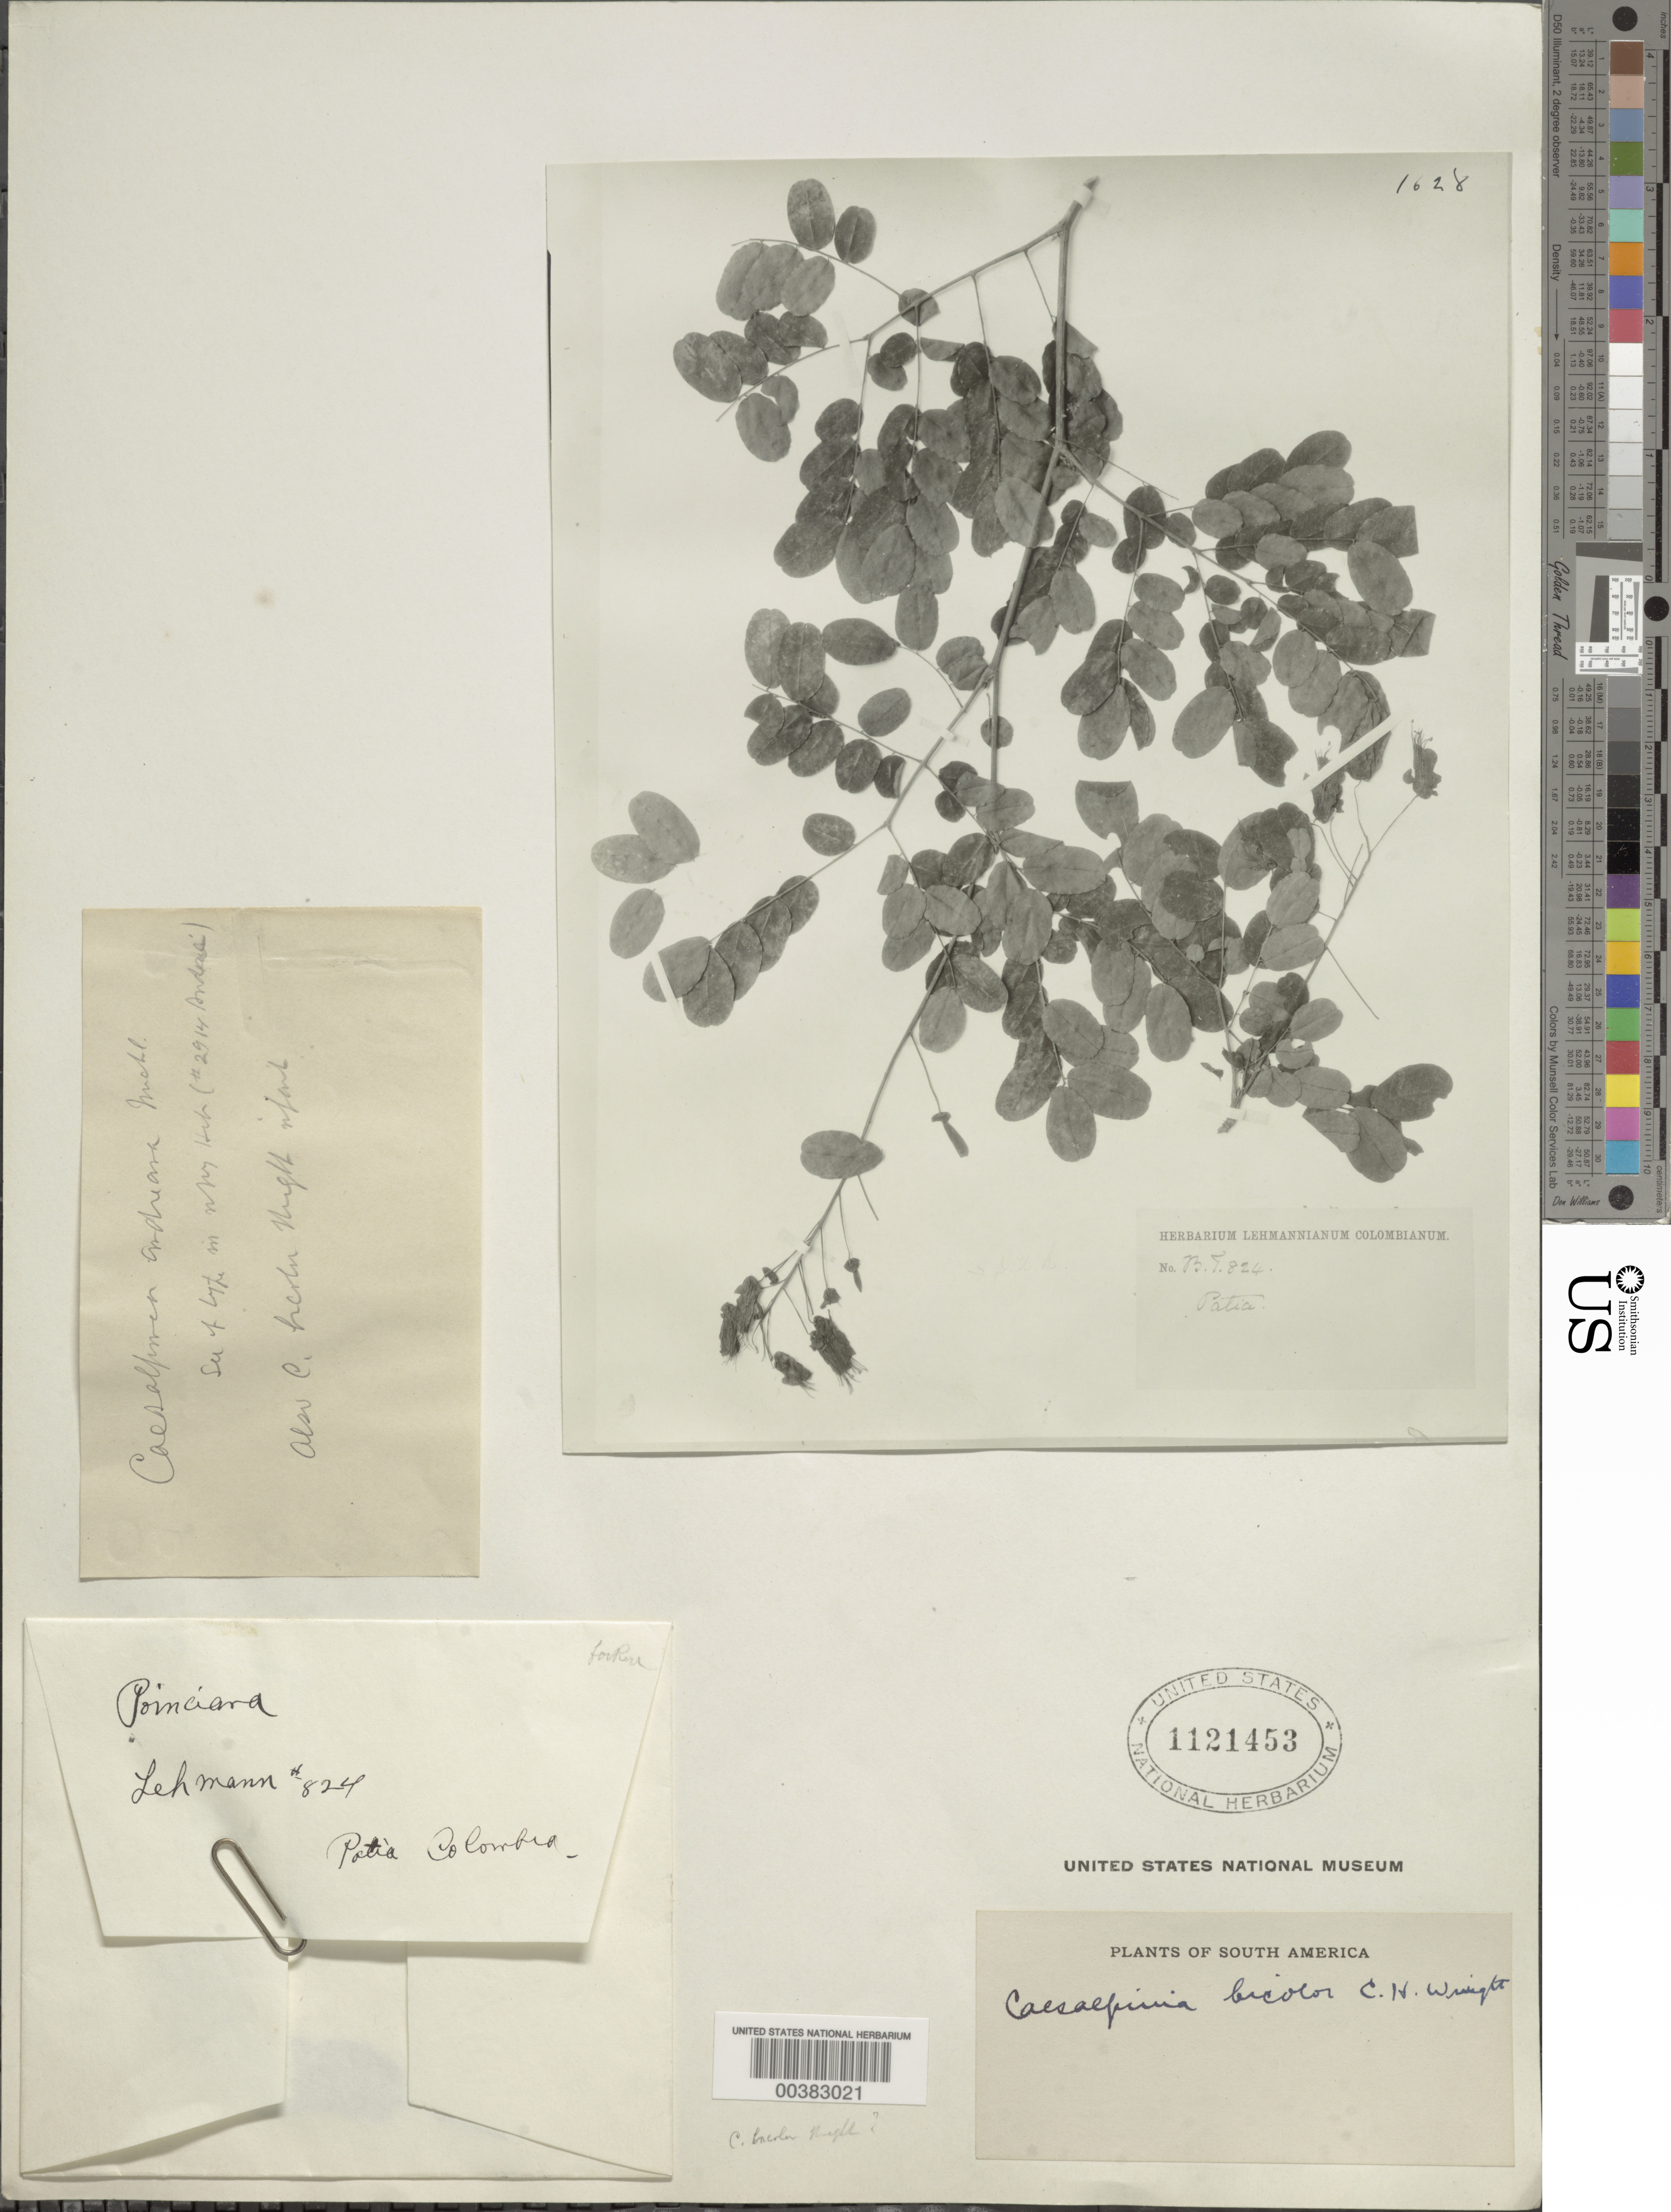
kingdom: Plantae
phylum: Tracheophyta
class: Magnoliopsida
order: Fabales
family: Fabaceae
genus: Caesalpinia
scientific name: Caesalpinia cassioides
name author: Willd.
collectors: -. Lehmann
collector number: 824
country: Colombia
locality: Patia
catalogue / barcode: US 1121453